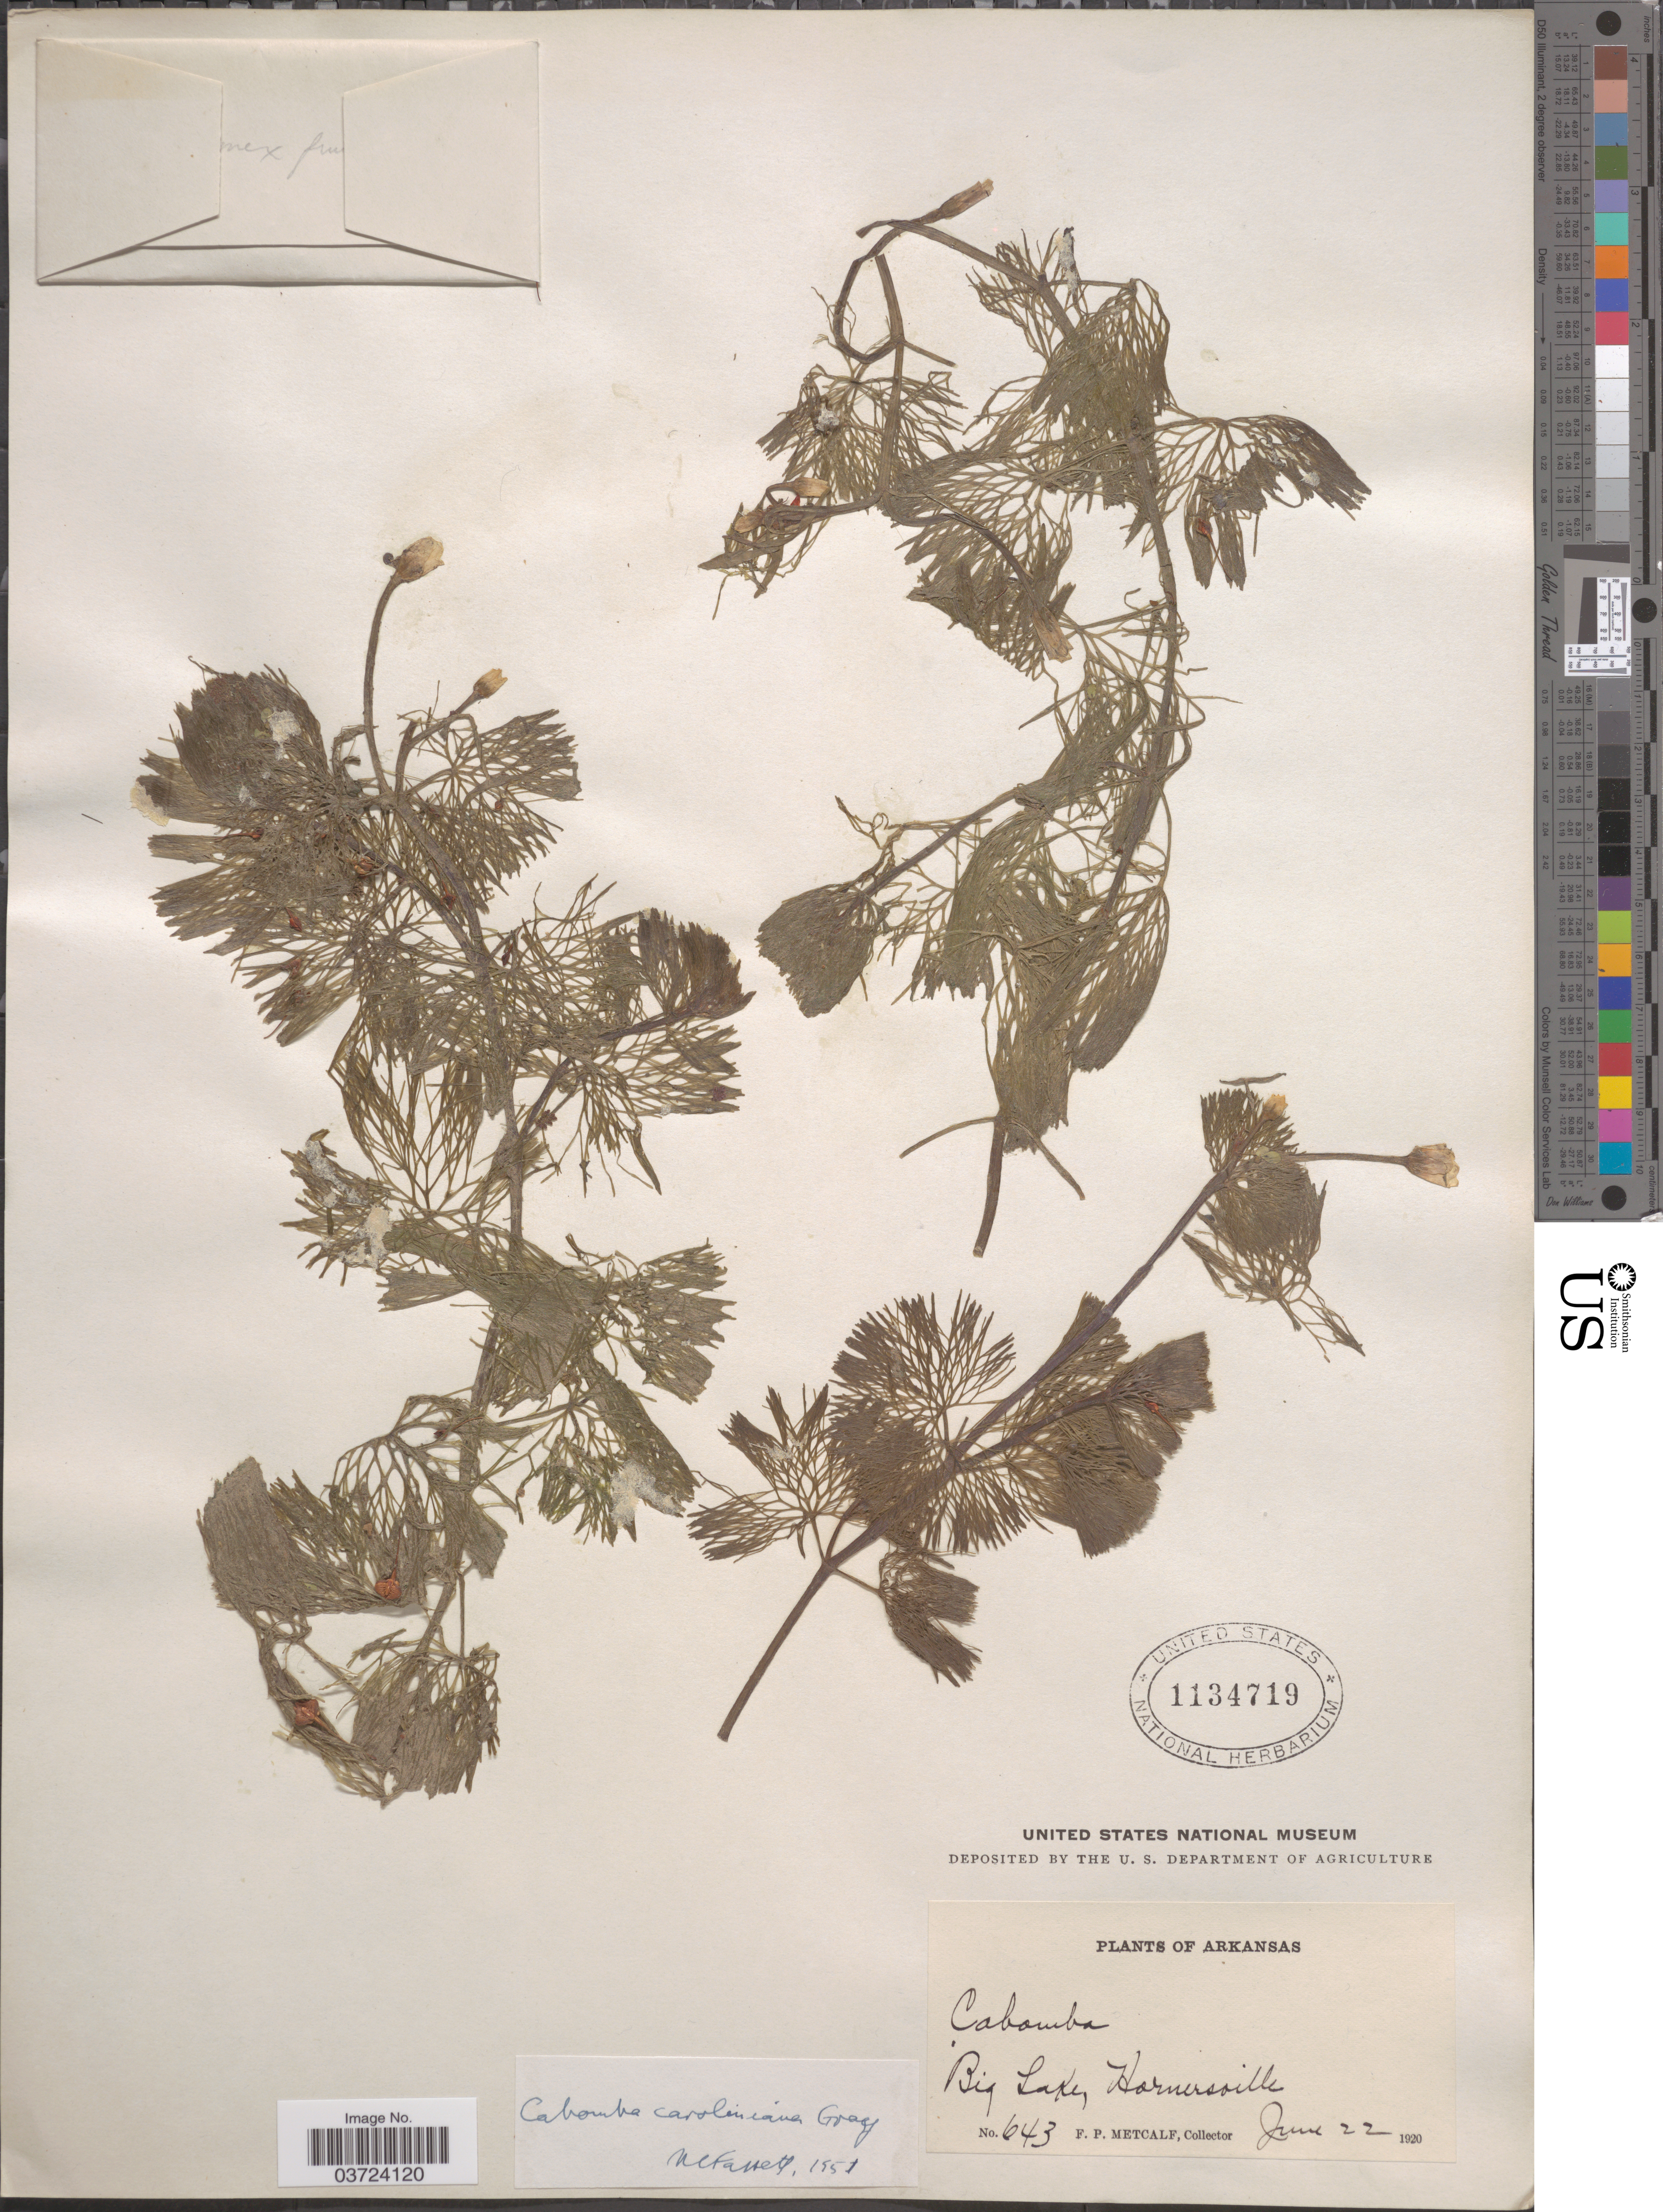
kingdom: Plantae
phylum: Tracheophyta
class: Magnoliopsida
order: Nymphaeales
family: Cabombaceae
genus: Cabomba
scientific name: Cabomba caroliniana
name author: A. Gray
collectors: F. Metcalf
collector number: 643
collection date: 1920-06-22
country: United States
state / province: Arkansas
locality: Big Lake, Hornersville.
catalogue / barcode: US 1134719